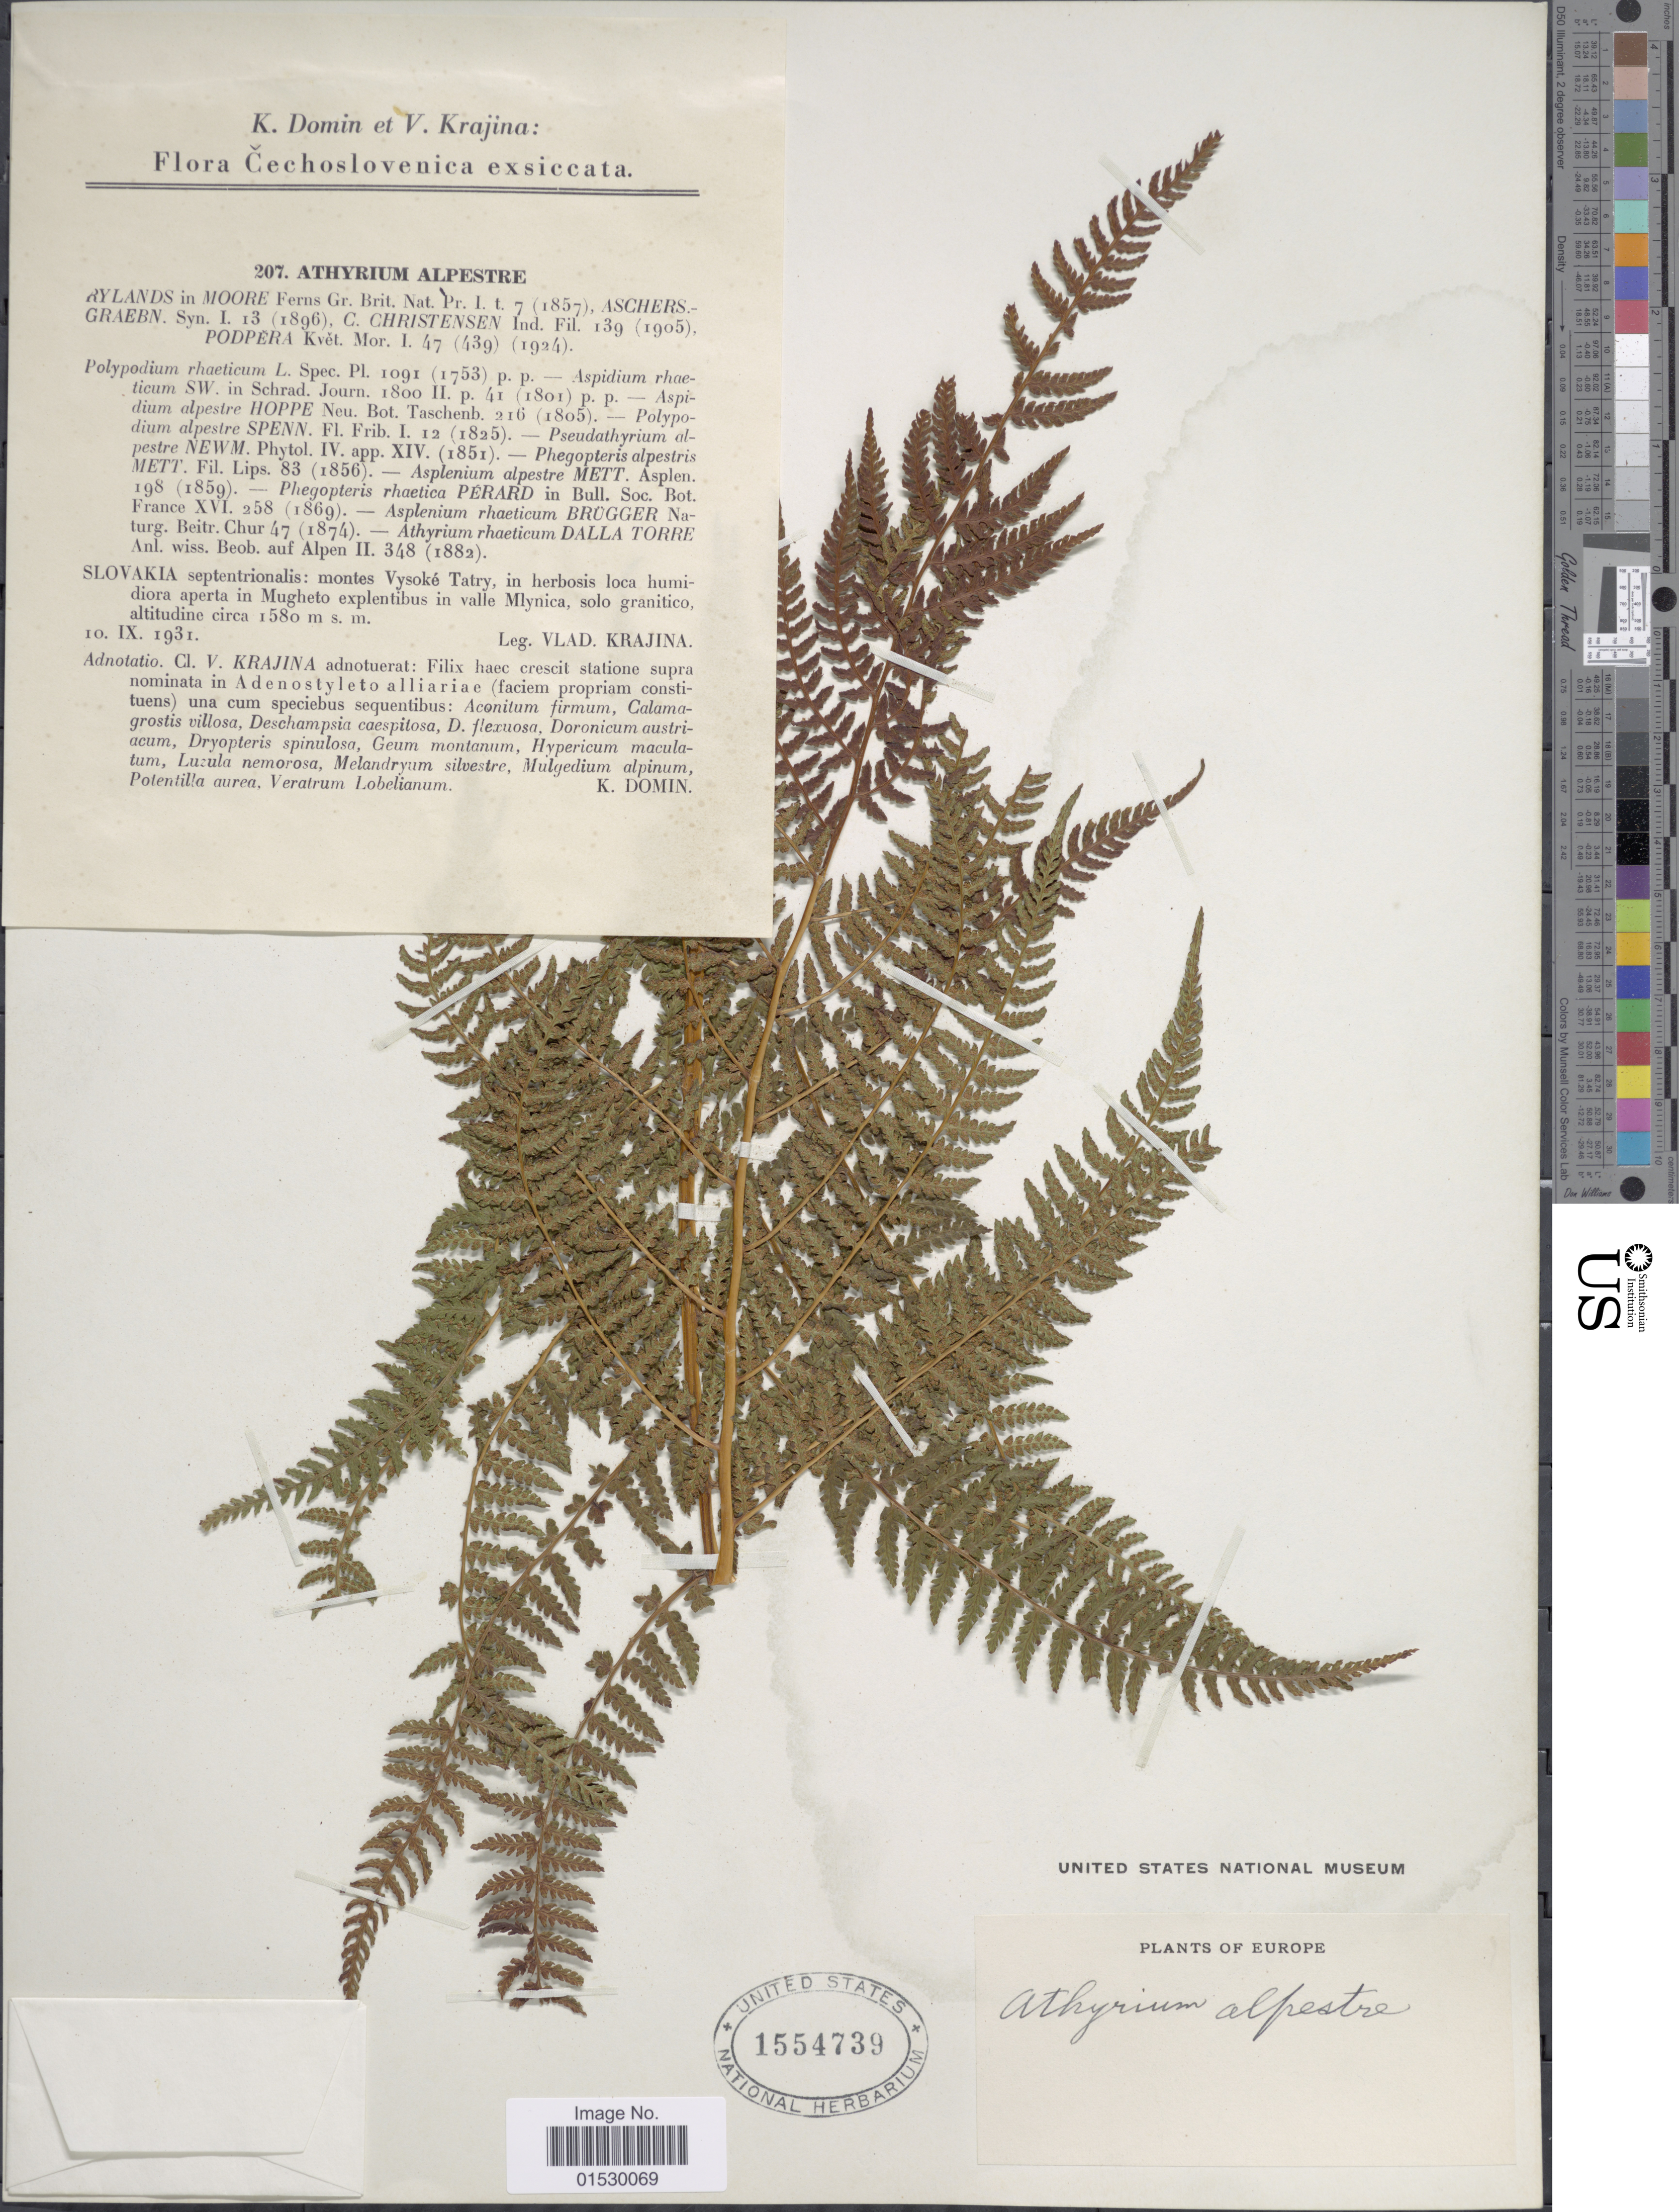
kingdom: Plantae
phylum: Tracheophyta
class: Polypodiopsida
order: Polypodiales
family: Athyriaceae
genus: Athyrium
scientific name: Athyrium alpestre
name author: (Hoppe) Rylands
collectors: K. Domin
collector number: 207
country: Czechia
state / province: Vysocina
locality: Montes Vysoke Tatry, in herbosis loca humidiora aperta in Mugheto explentibus in valle Mlynica, solo granitico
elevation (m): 1850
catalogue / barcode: US 1554739